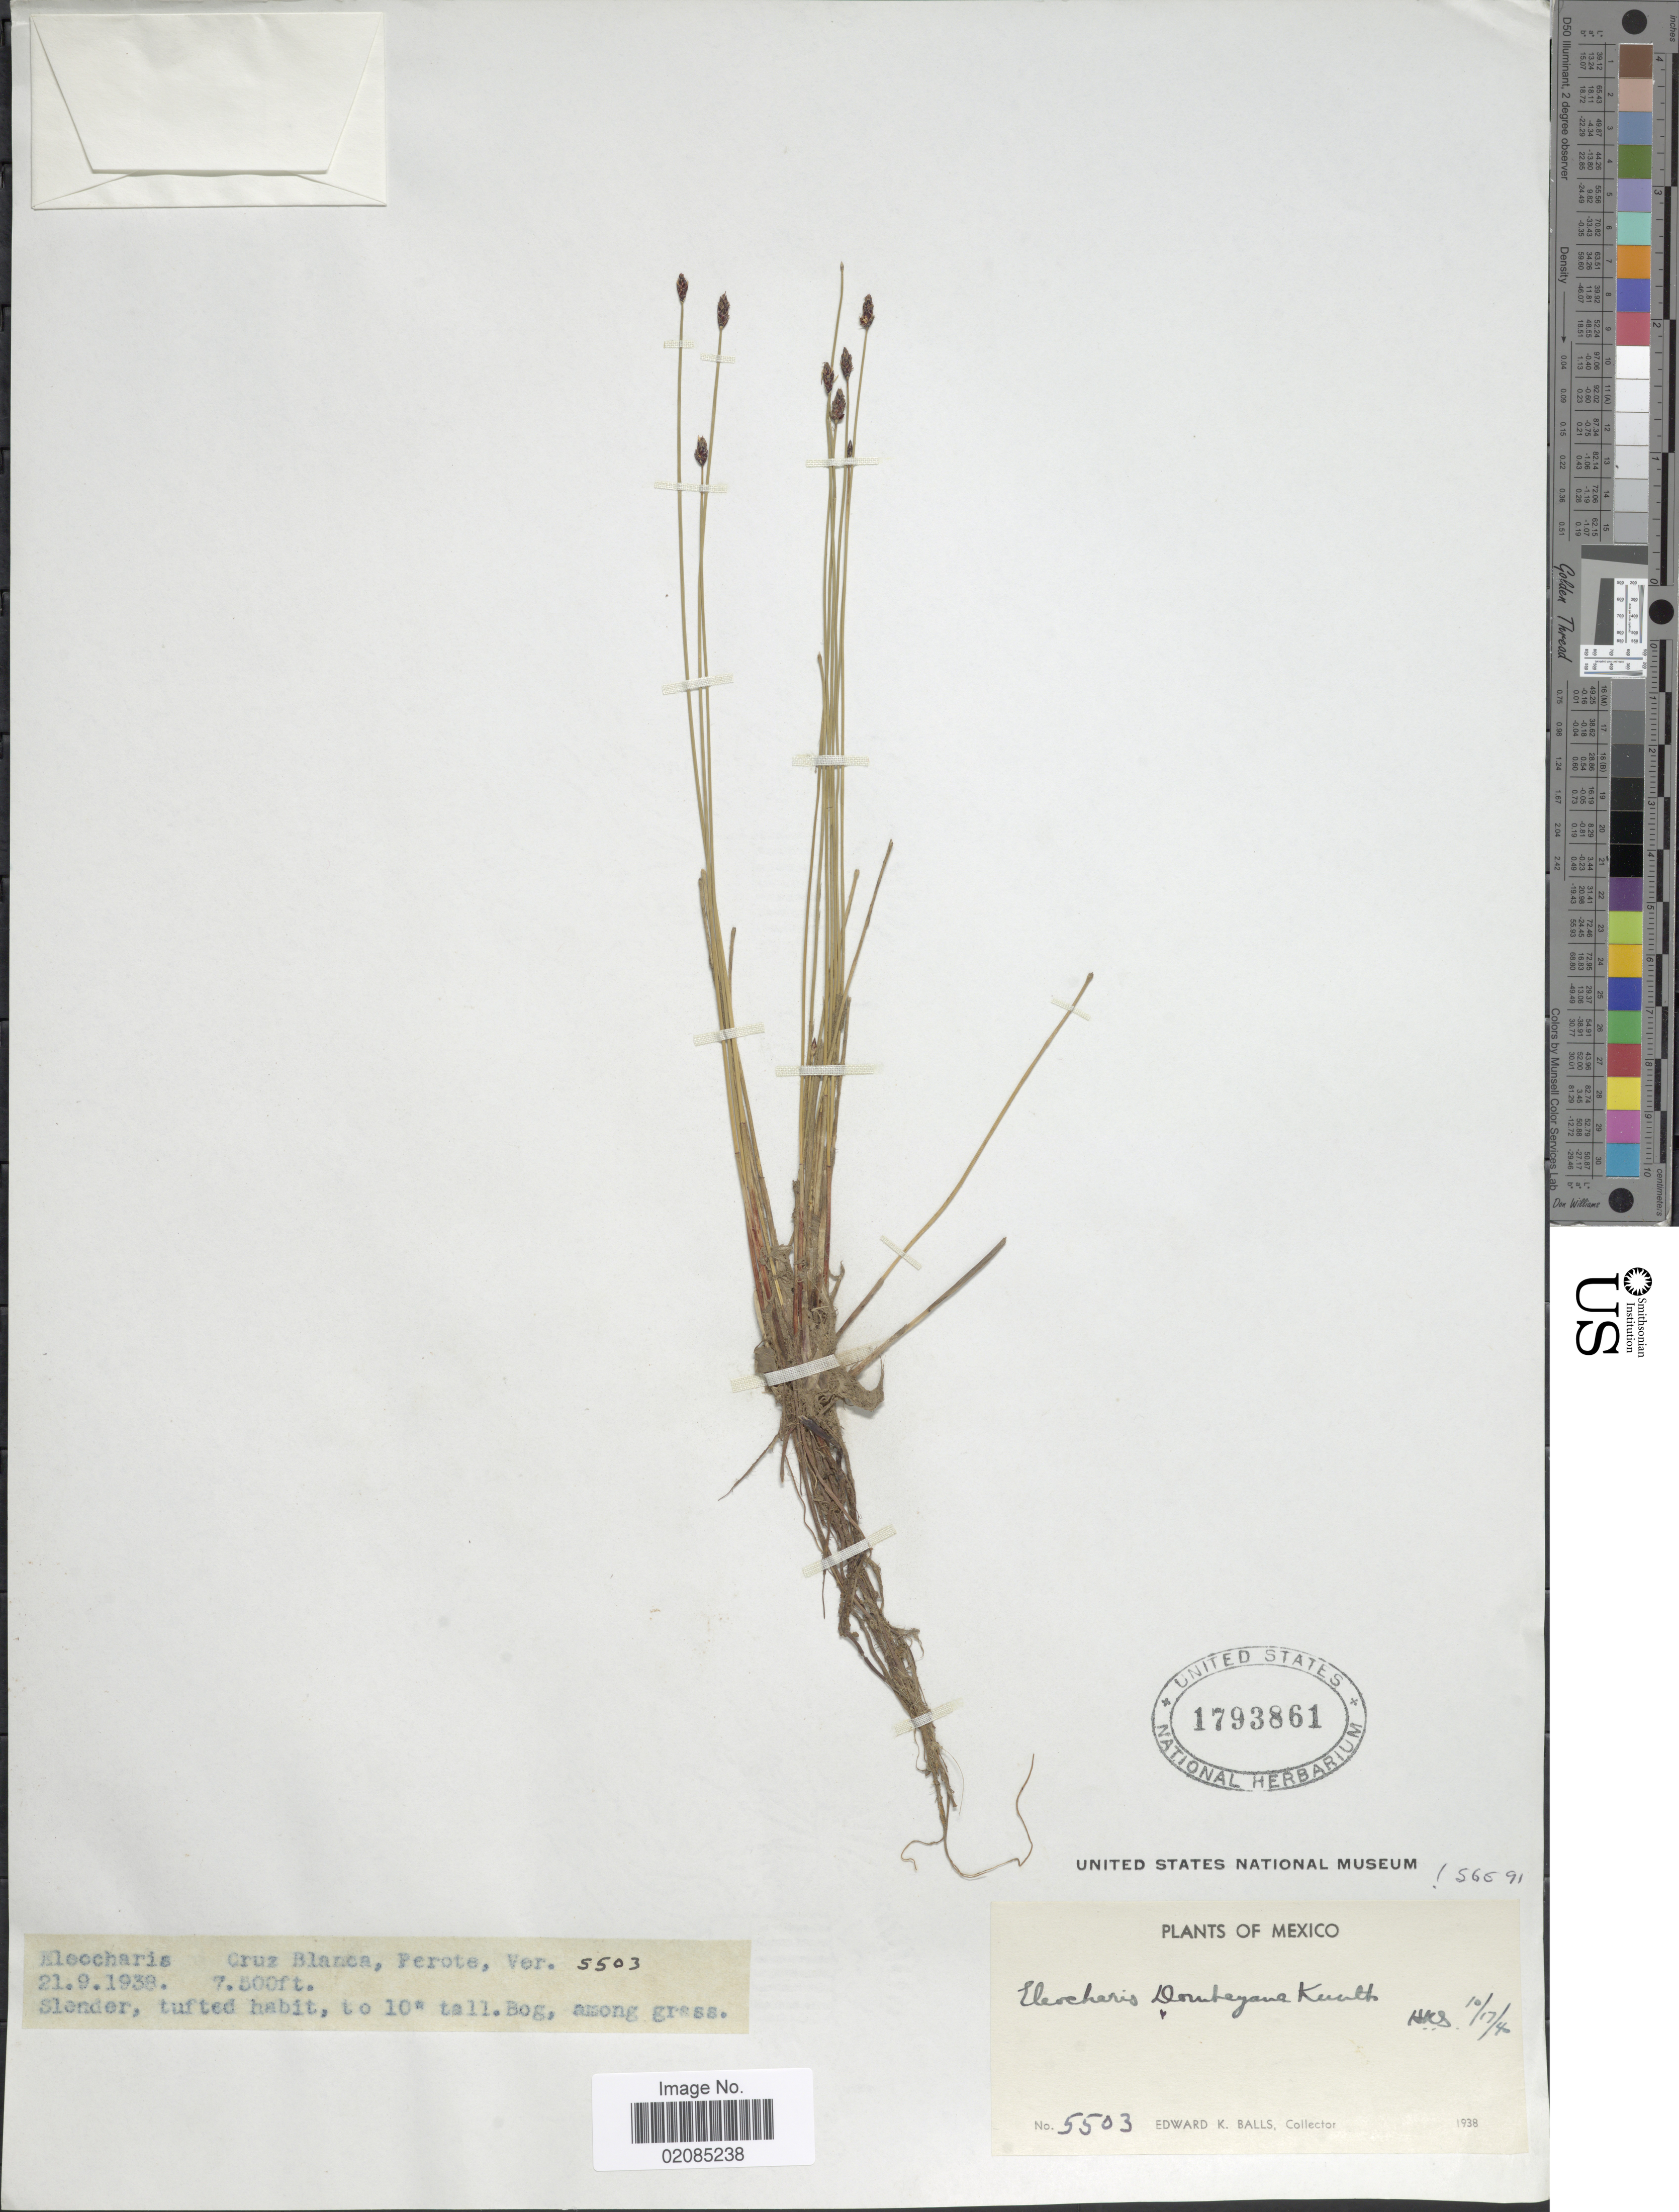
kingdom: Plantae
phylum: Tracheophyta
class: Liliopsida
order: Poales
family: Cyperaceae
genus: Eleocharis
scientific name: Eleocharis dombeyana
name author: Kunth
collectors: E. K. Balls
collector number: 5503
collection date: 1938-09-21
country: Mexico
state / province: Veracruz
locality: Cruz Blanca, Perote, Ver.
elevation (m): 2286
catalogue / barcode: US 1793861